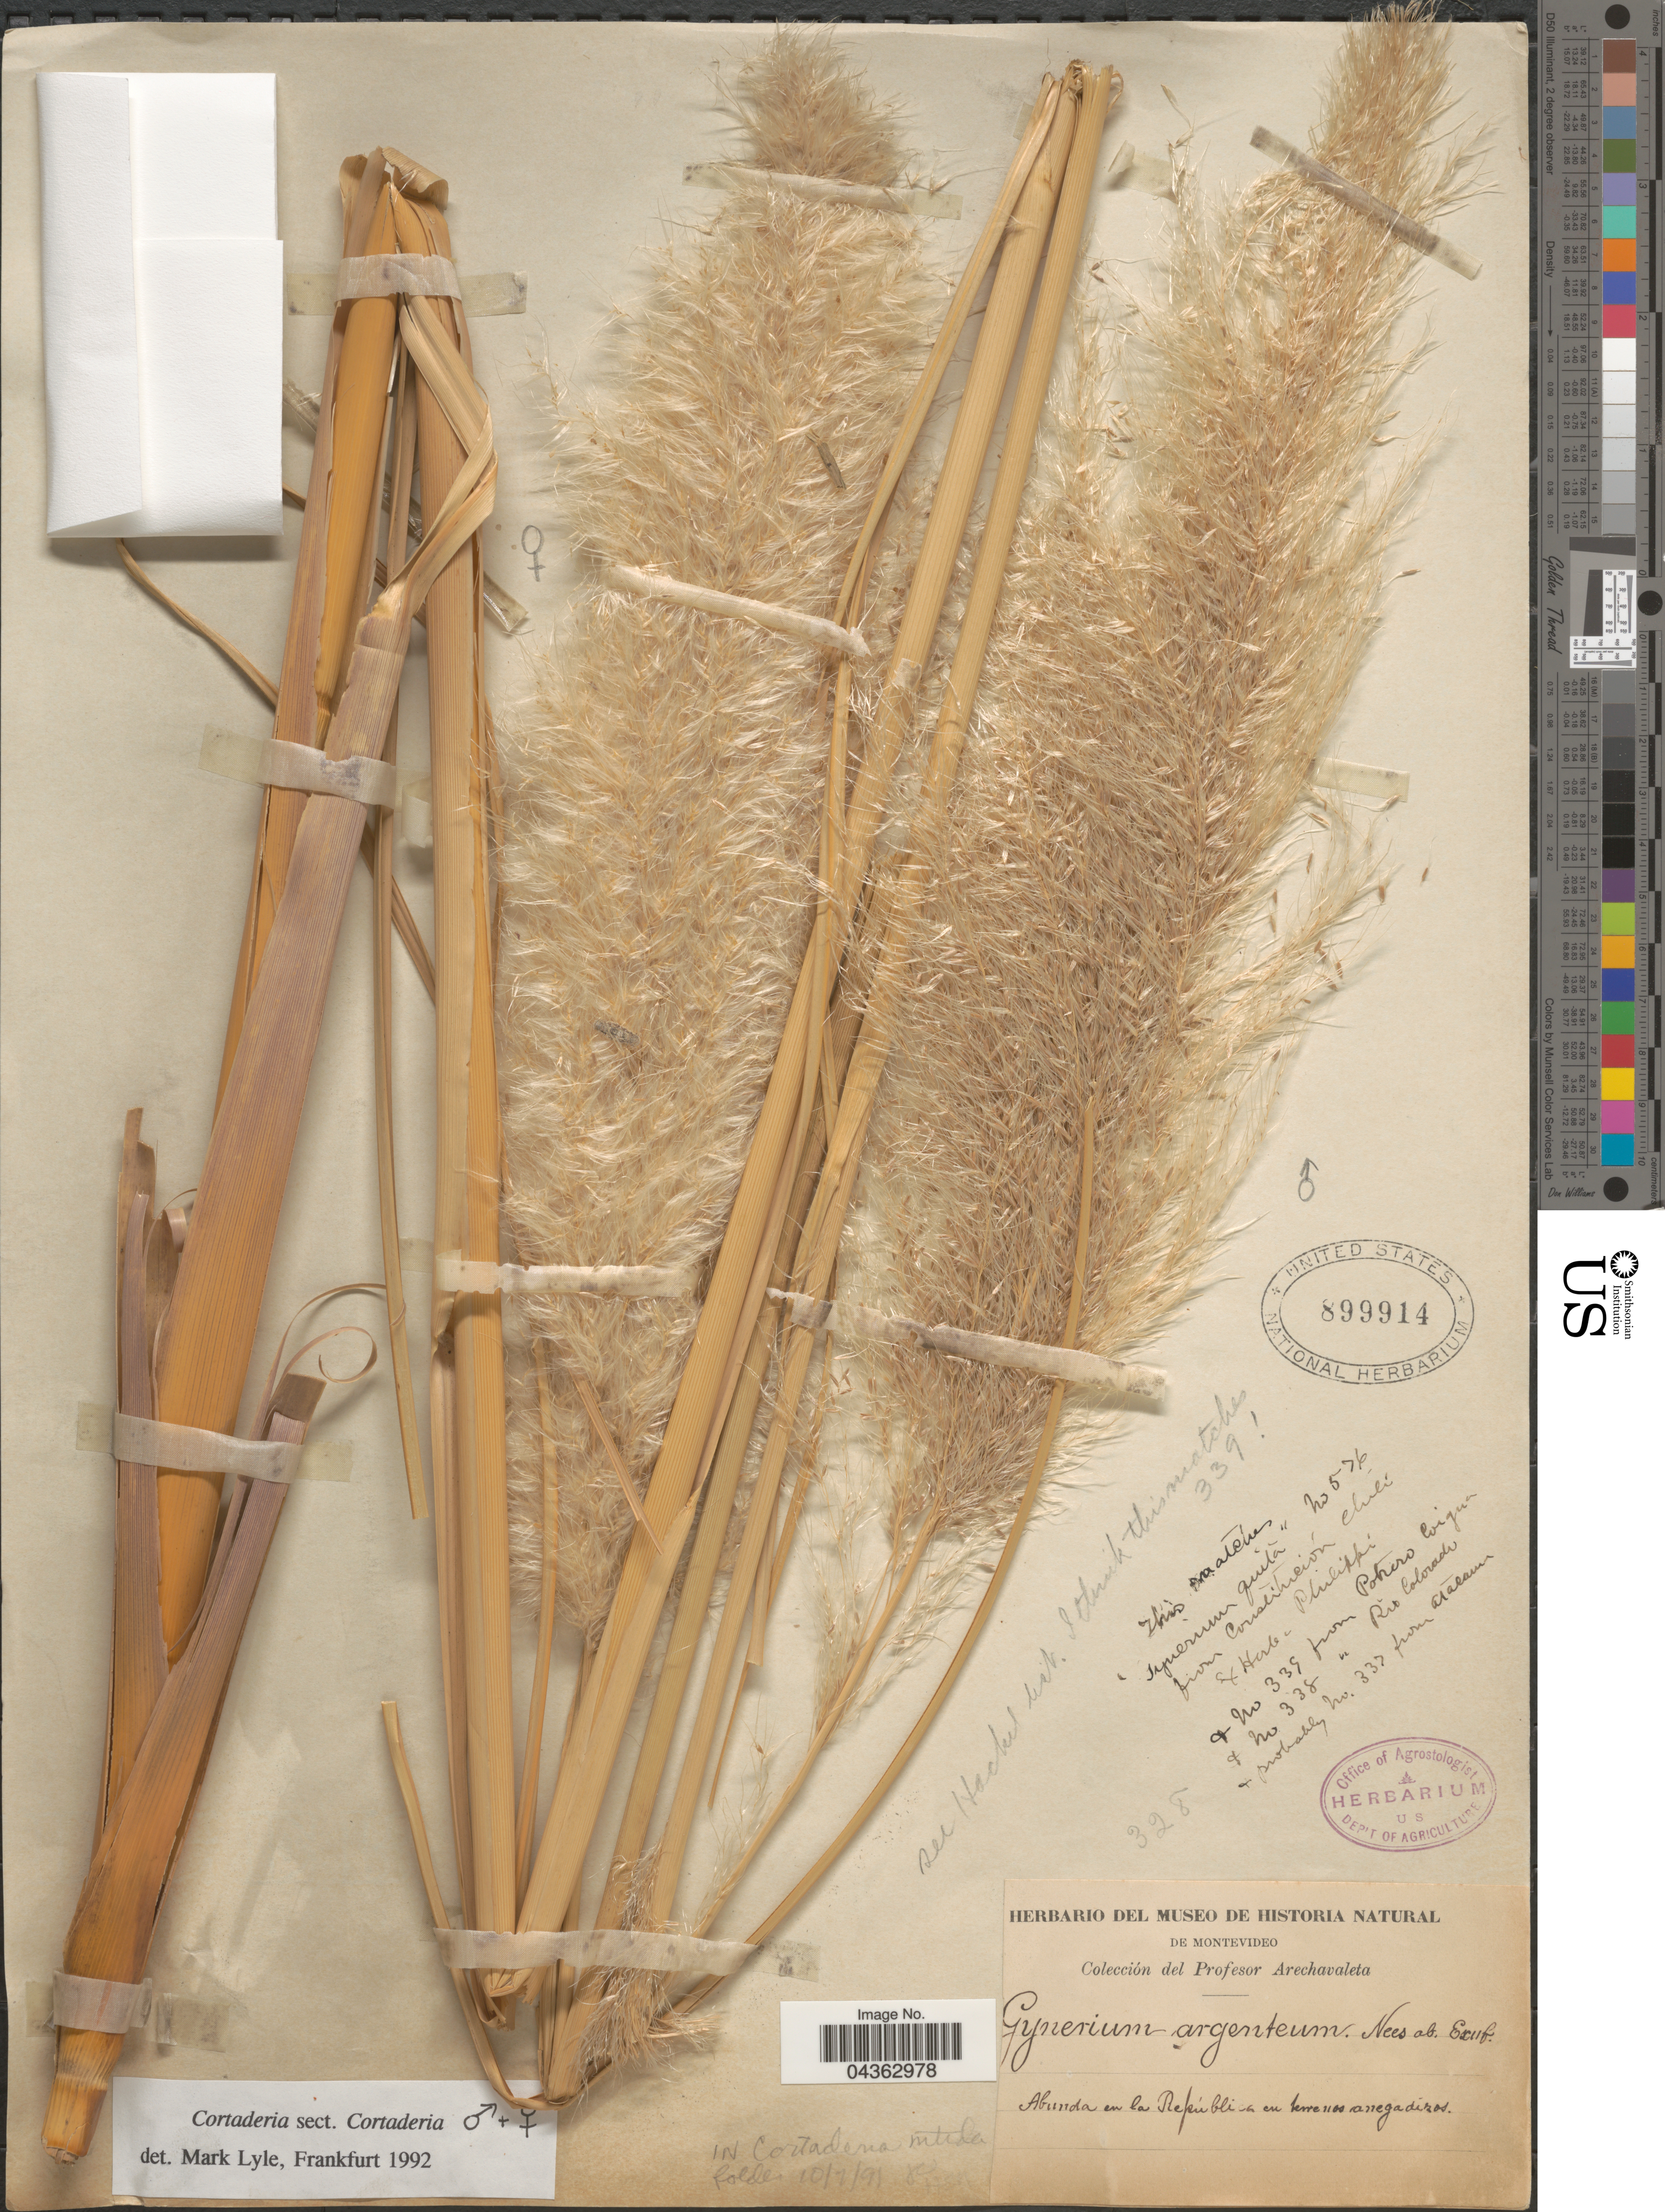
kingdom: Plantae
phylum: Tracheophyta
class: Liliopsida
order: Poales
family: Poaceae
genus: Cortaderia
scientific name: Cortaderia sp.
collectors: Arechavaleta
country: Uruguay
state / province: Montevideo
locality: Abunda en la República en terrenos anegadizos.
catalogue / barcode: US 899914